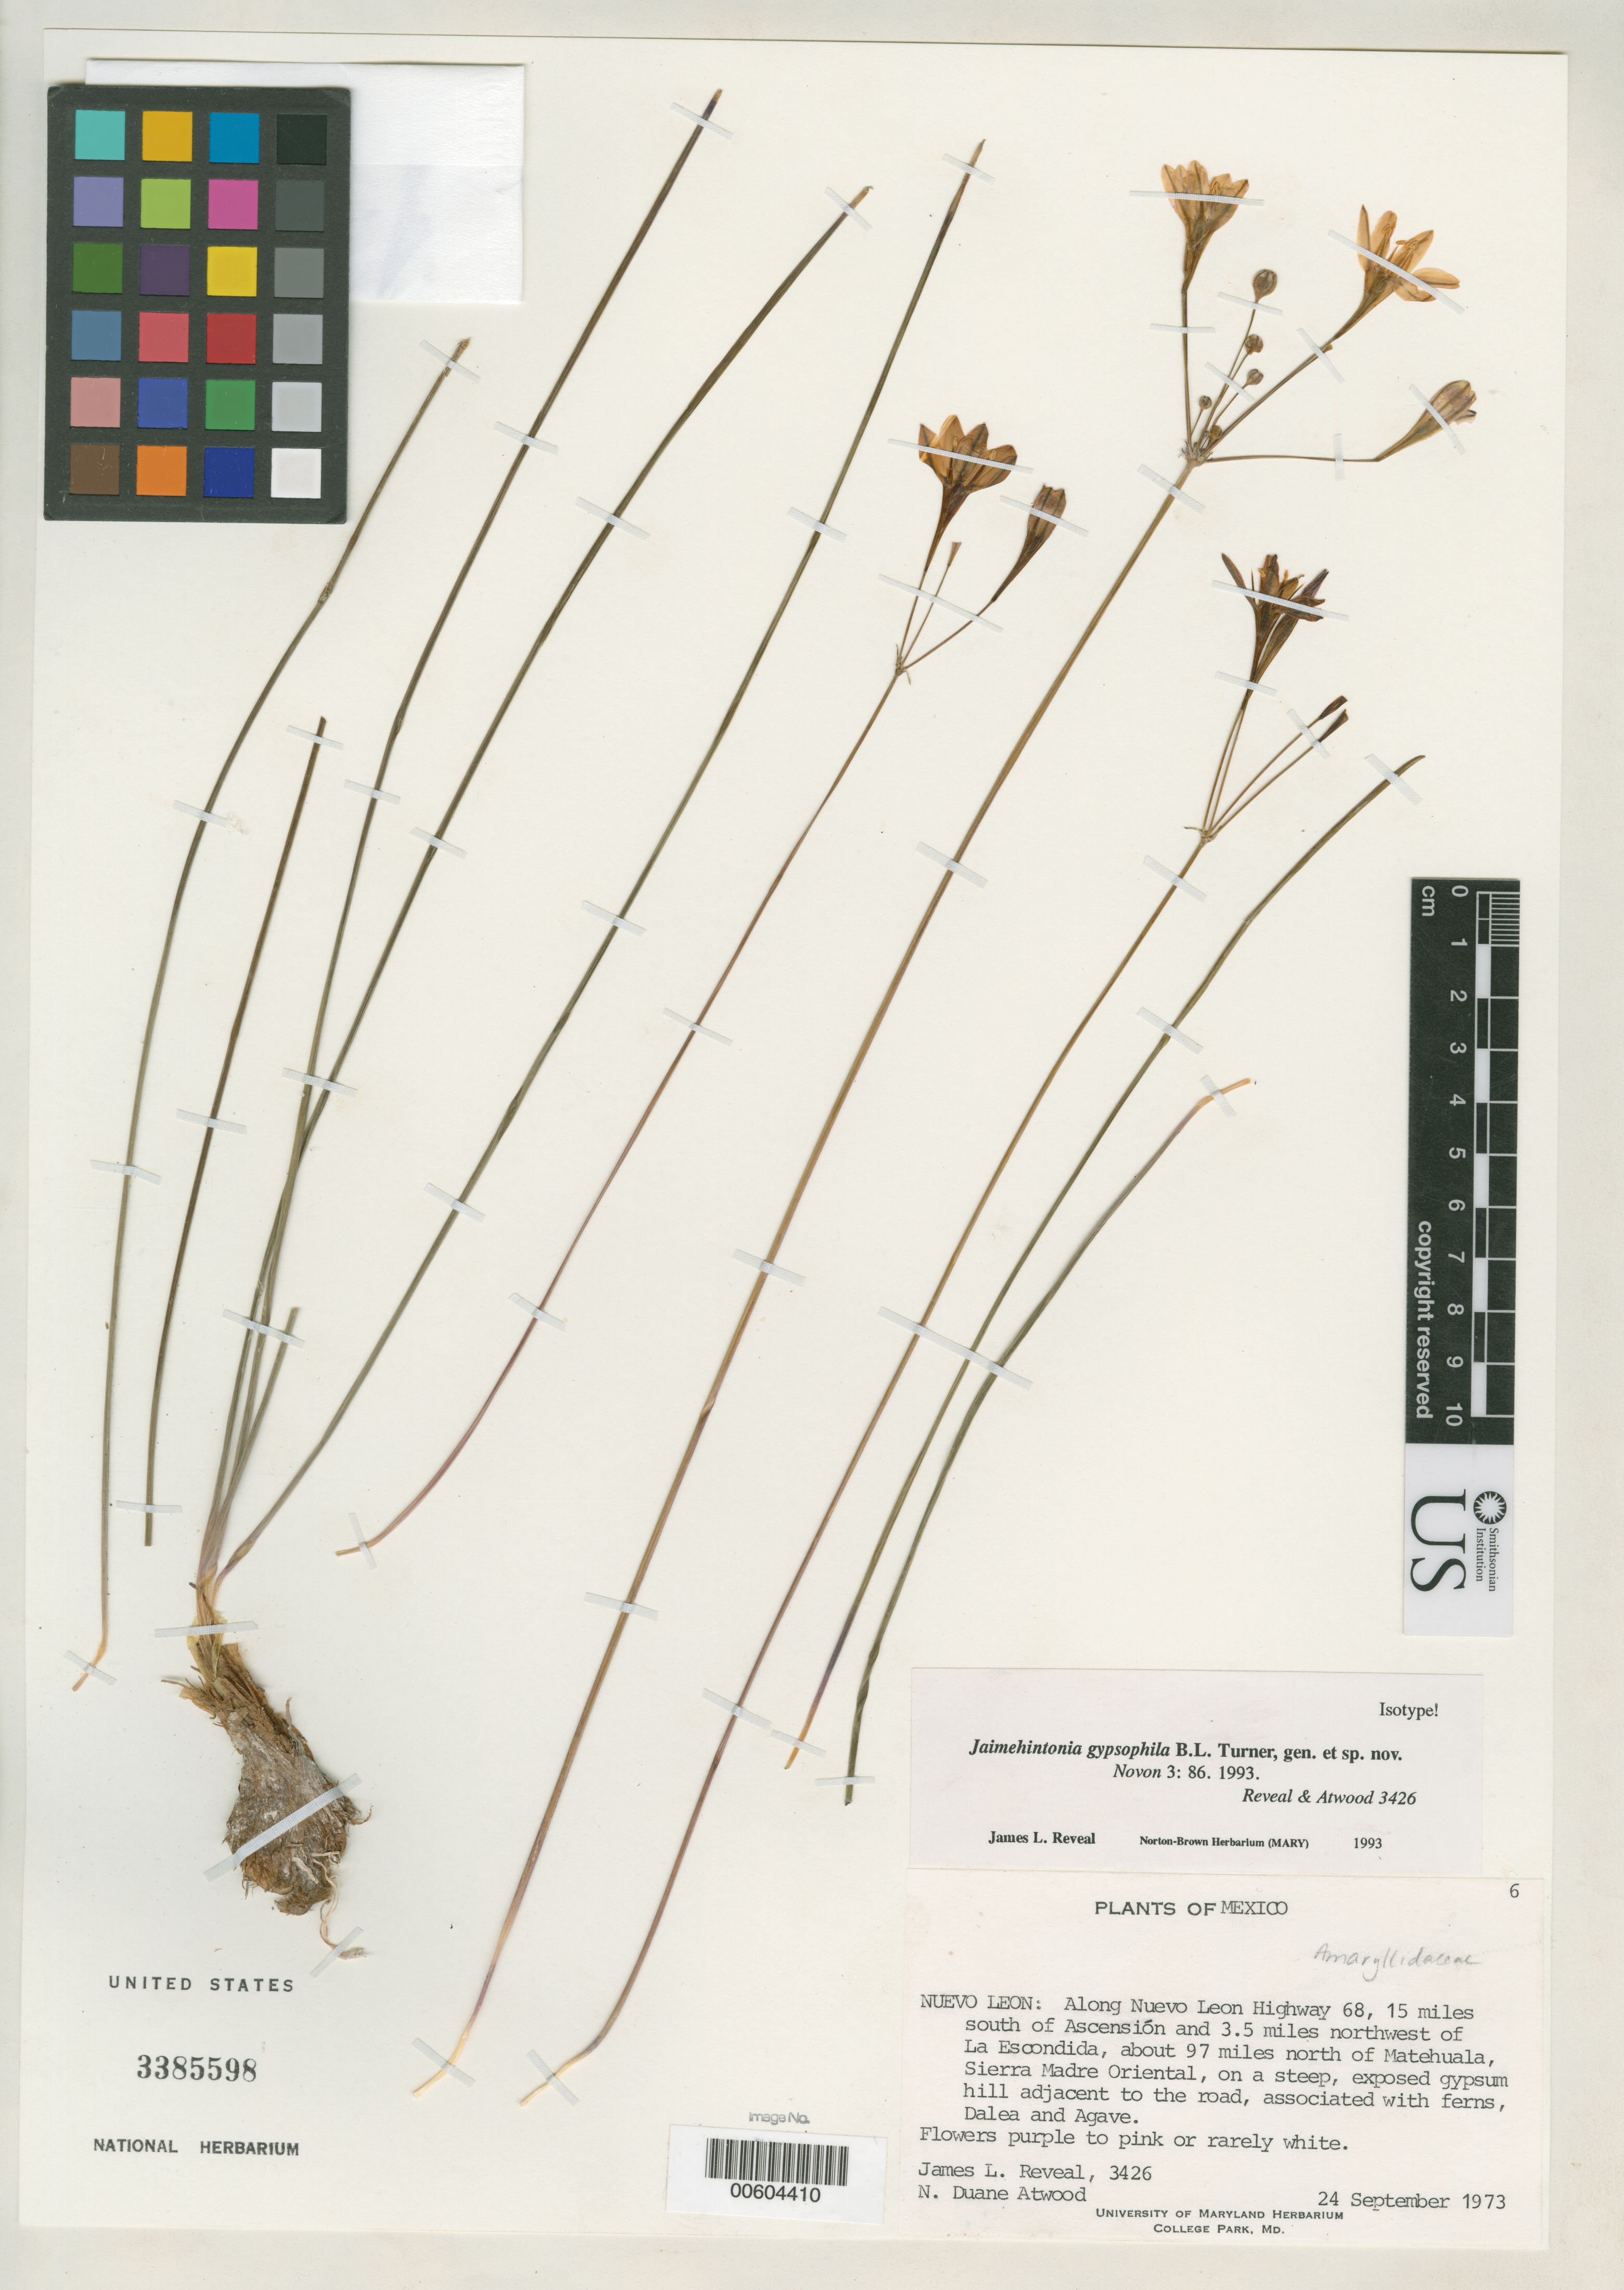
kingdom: Plantae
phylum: Tracheophyta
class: Liliopsida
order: Asparagales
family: Asparagaceae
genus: Jaimehintonia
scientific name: Jaimehintonia gypsophila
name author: B.L. Turner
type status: Isotype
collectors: J. L. Reveal & N. Atward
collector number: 3426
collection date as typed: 24 Sep 1973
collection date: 1973-09-24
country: Mexico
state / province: Nuevo León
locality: Along Nuevo Leon hwy 68, 15 mi S of Ascension & 3.5 mi NW of La Escondida, ca. 97 mi N of Matehuala, Sierra Madre Oriental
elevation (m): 2195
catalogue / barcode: US 3385598